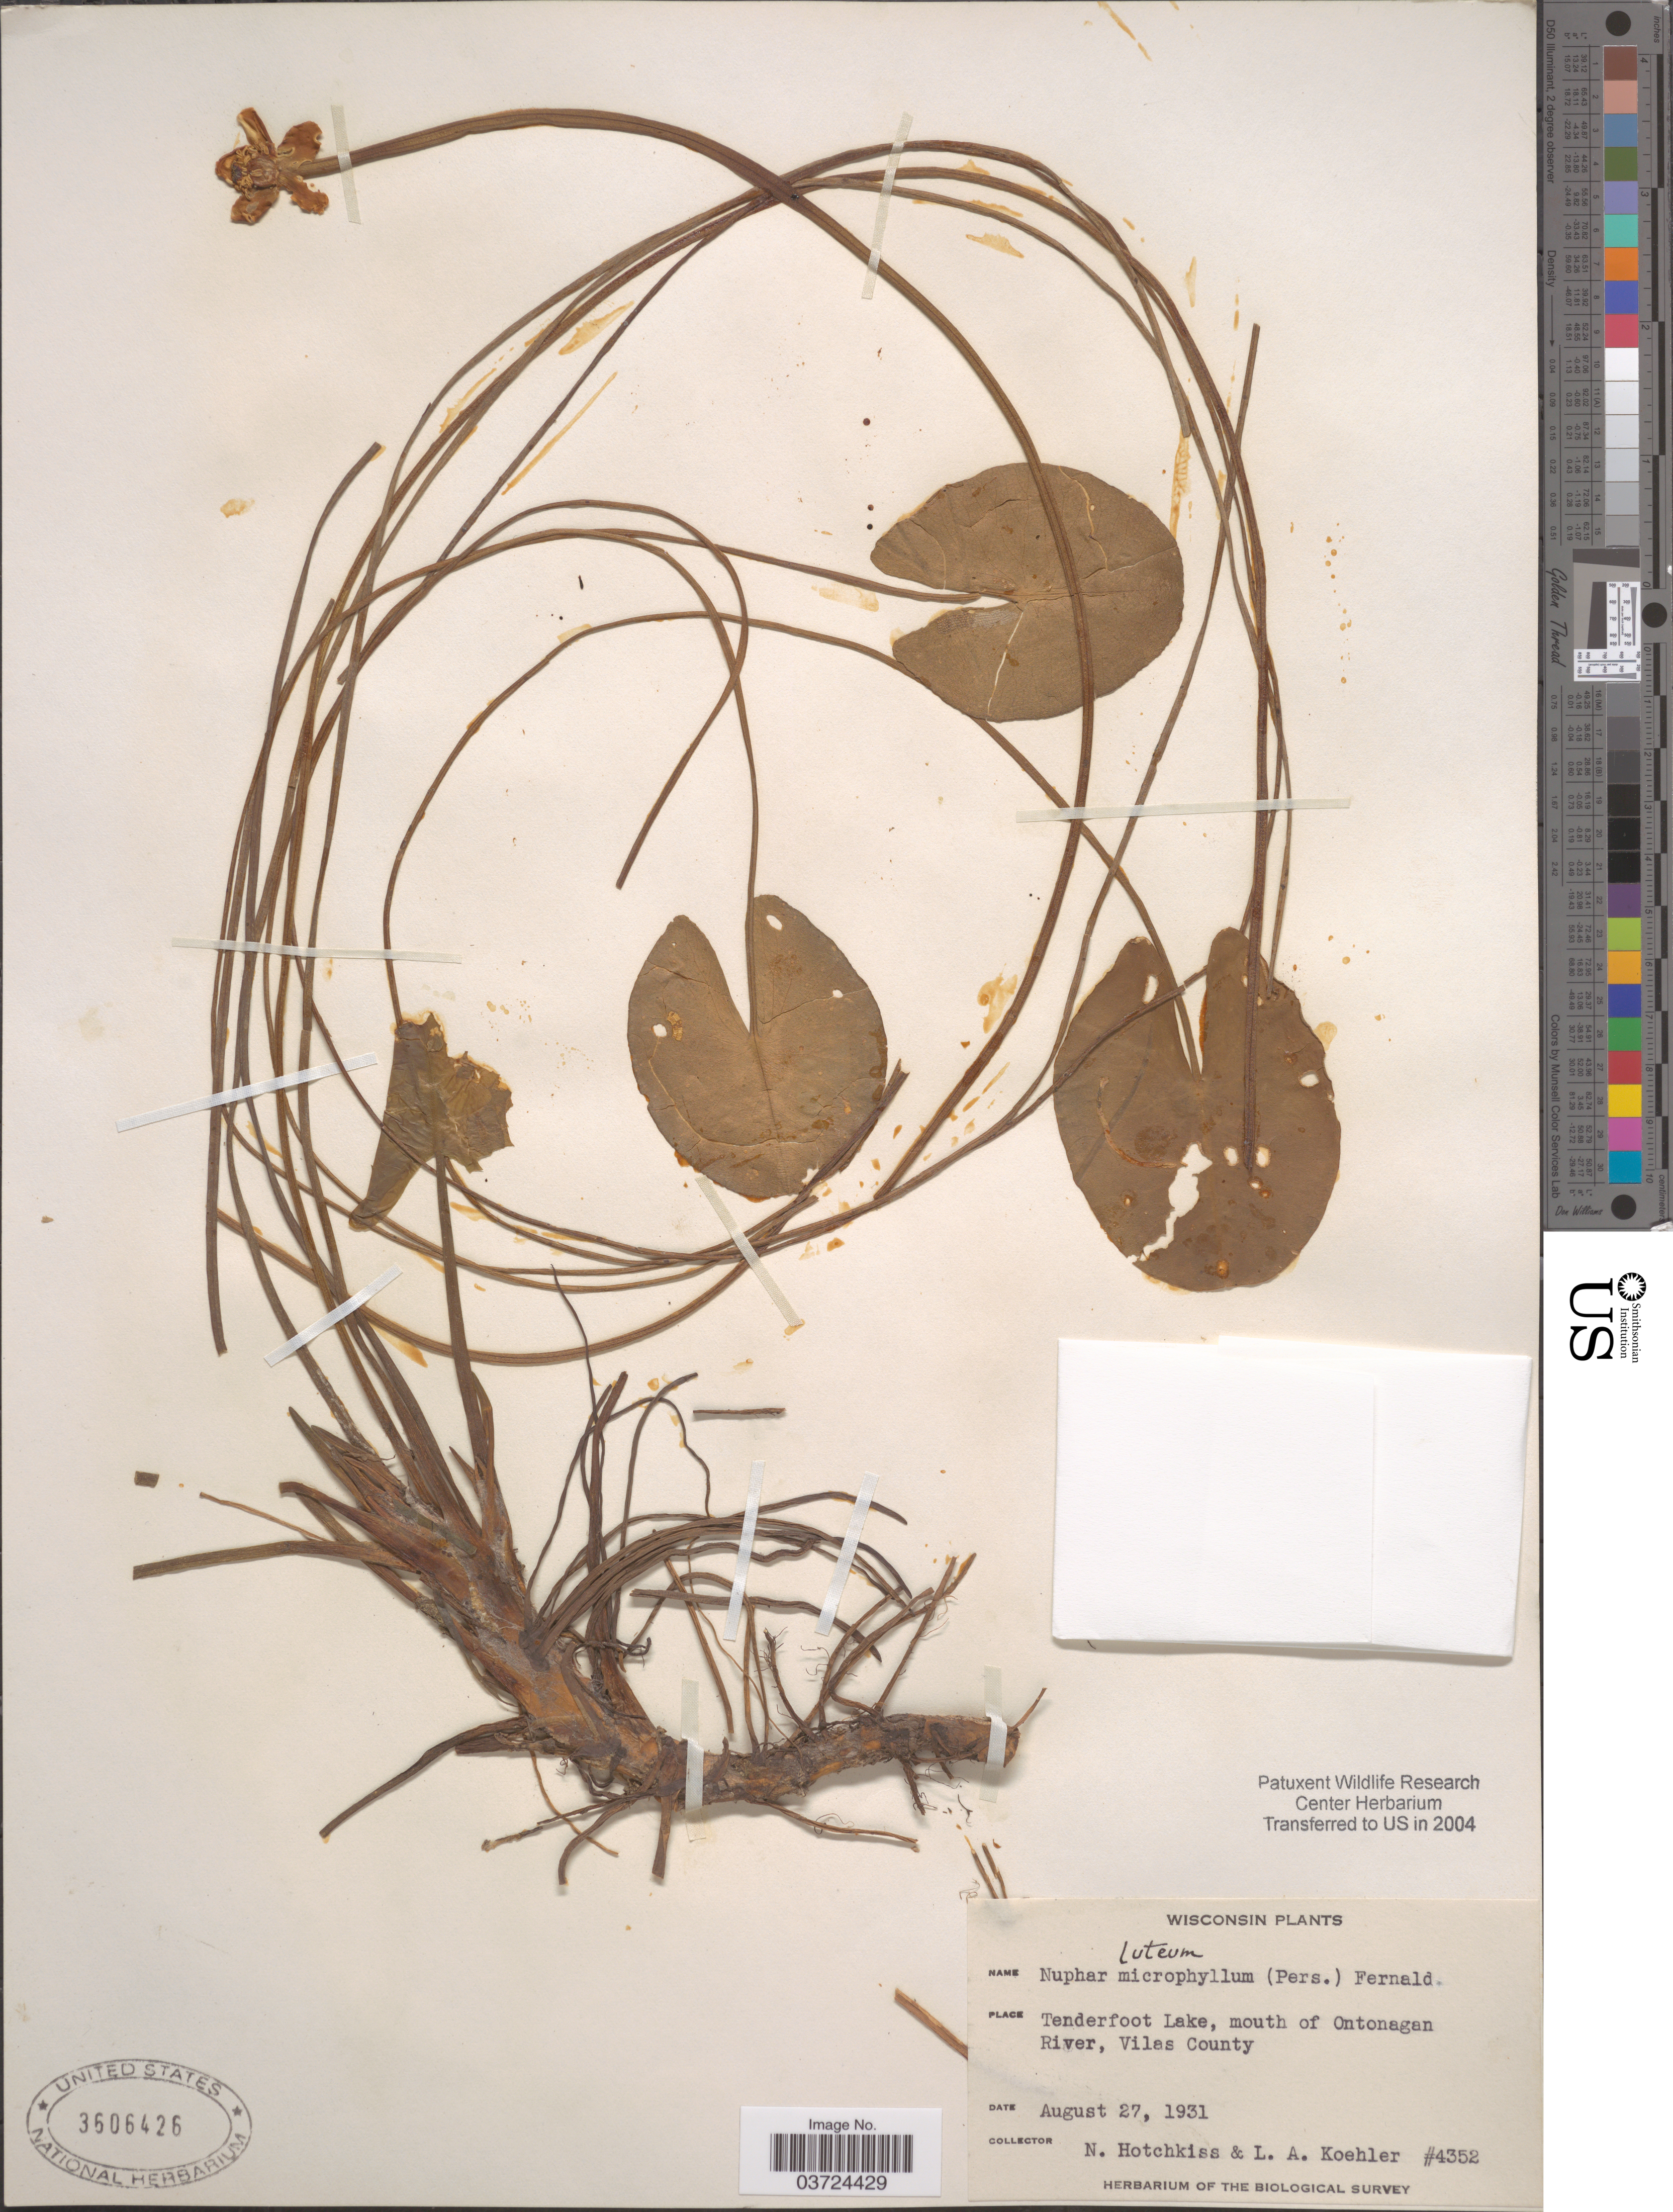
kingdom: Plantae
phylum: Tracheophyta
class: Magnoliopsida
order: Nymphaeales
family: Nymphaeaceae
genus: Nuphar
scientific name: Nuphar lutea subsp. pumila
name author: (Timm) DC.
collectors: N. Hotchkiss & L. Koehler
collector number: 4352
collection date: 1931-08-27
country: United States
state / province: Wisconsin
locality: Tenderfoot Lake, mouth of Ontonagan River, Vilas County.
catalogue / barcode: US 3606426